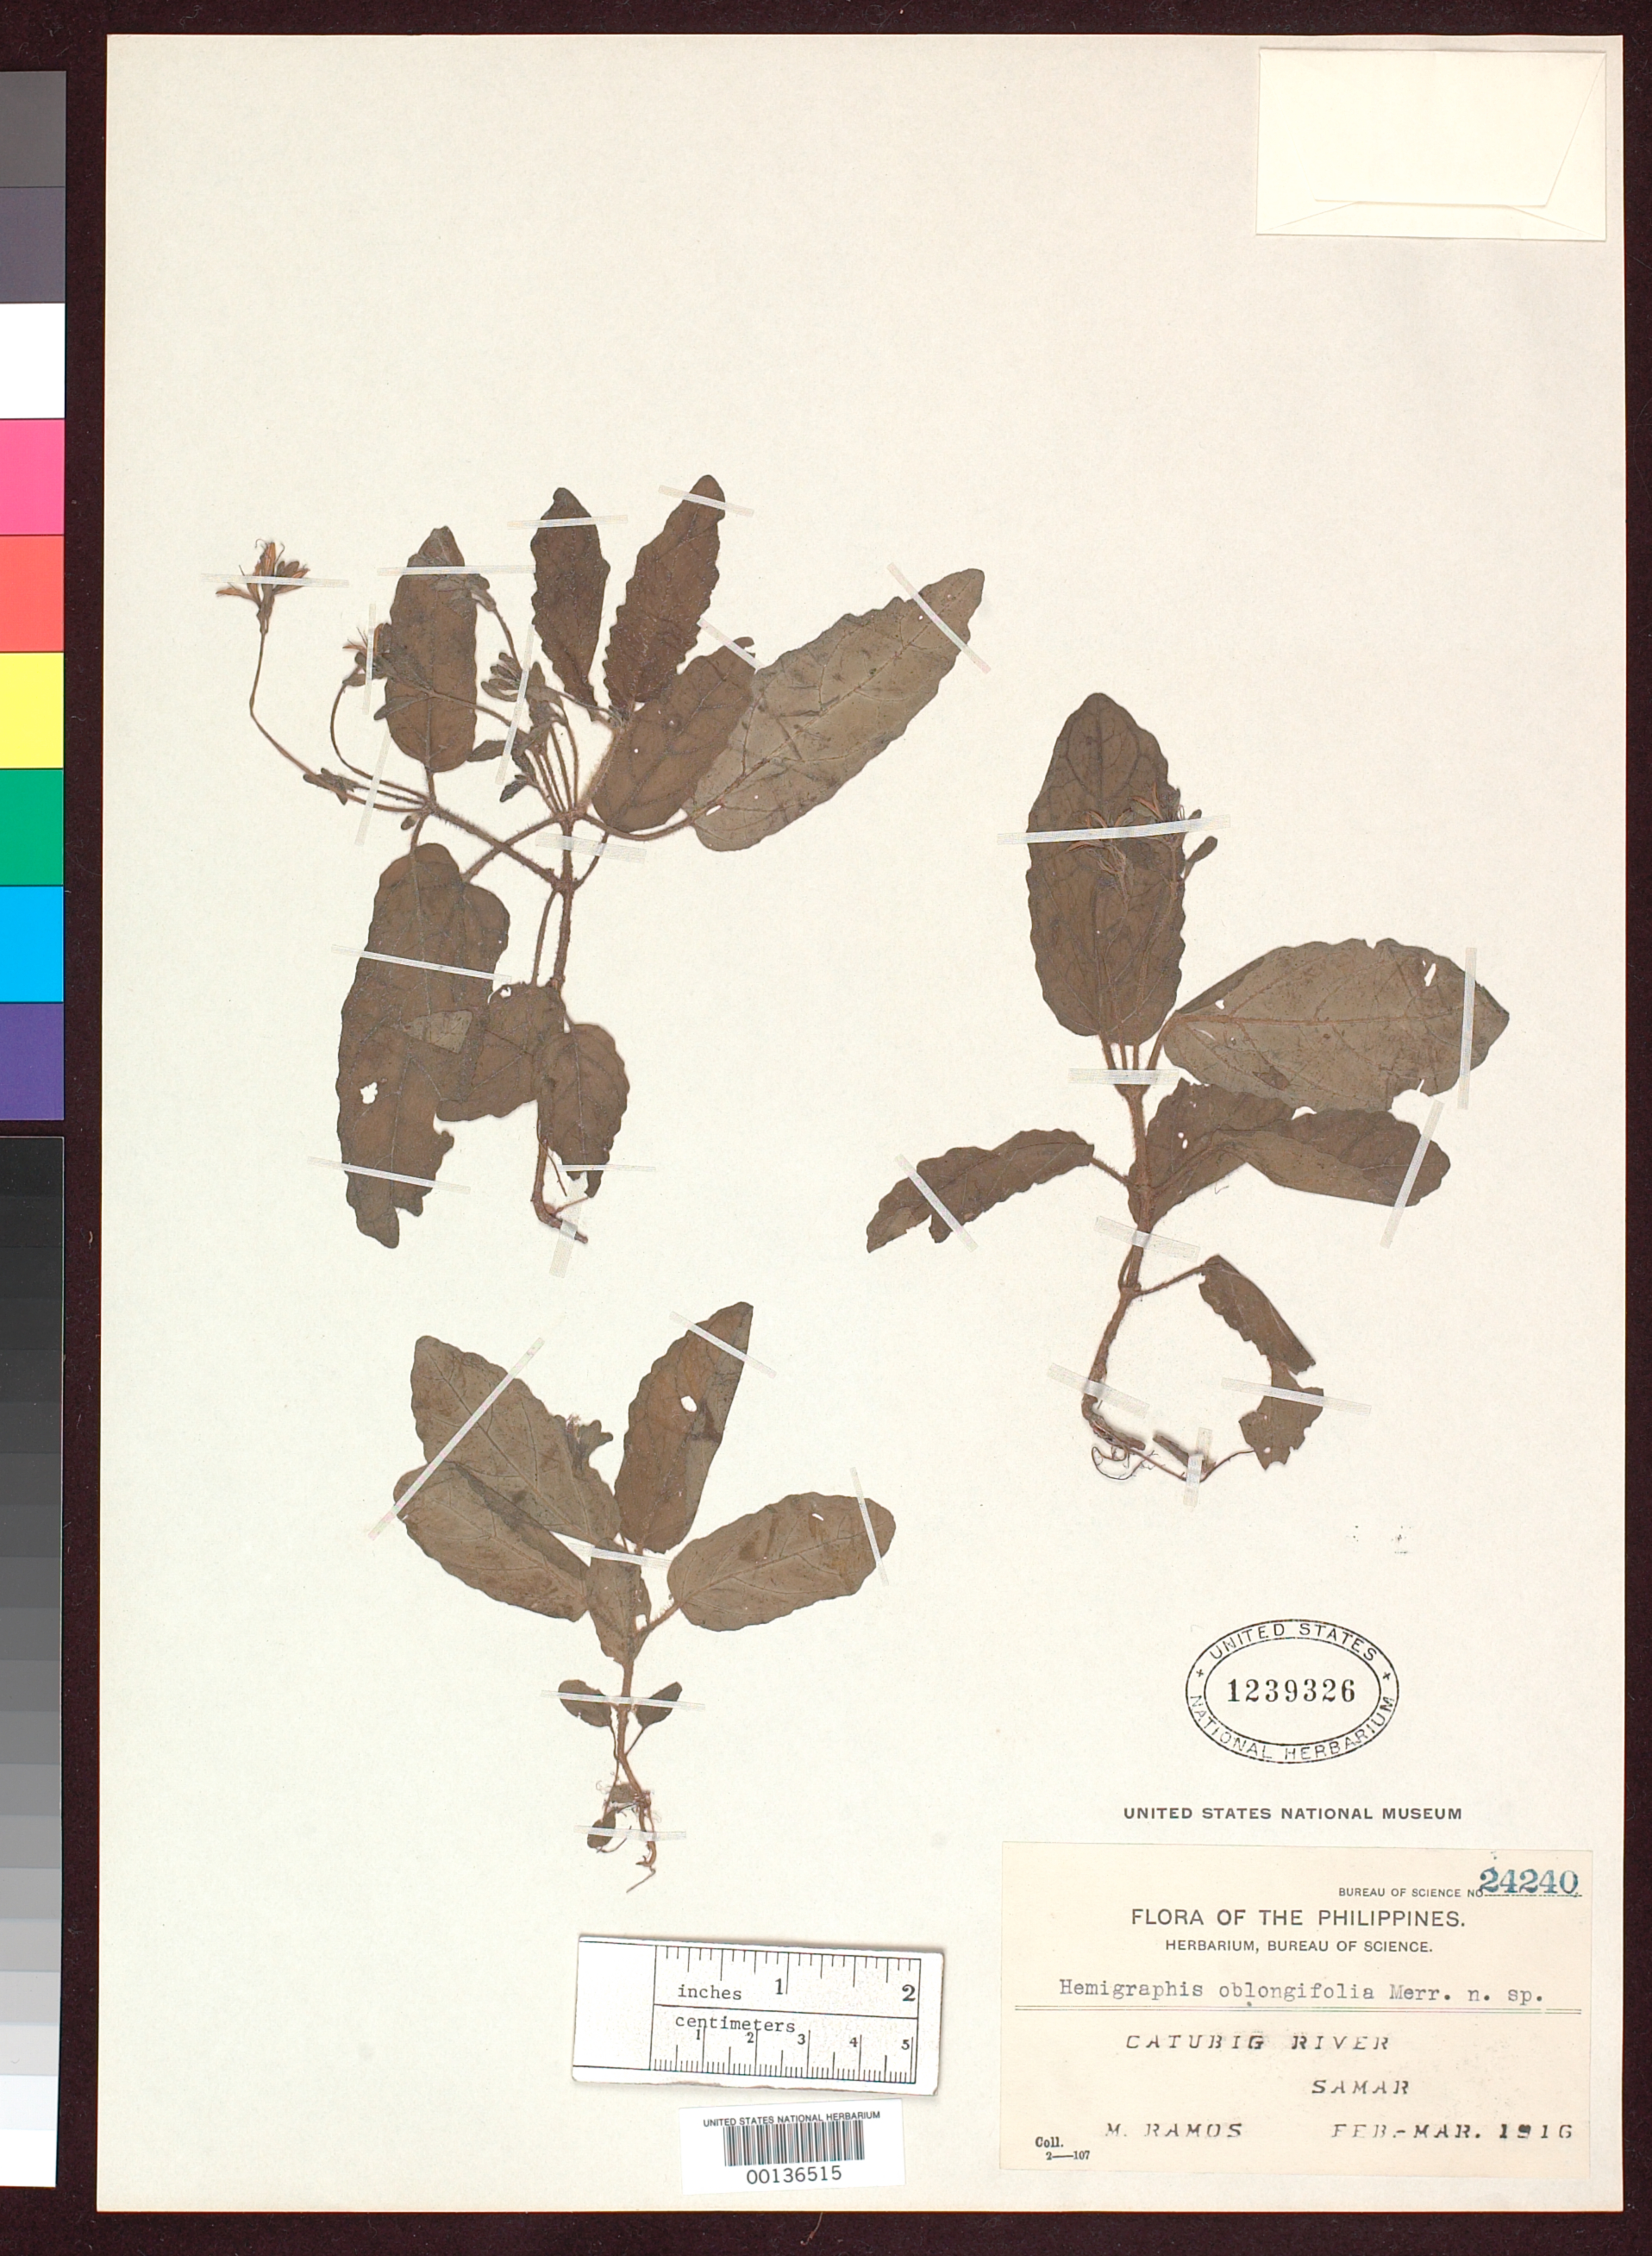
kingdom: Plantae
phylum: Tracheophyta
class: Magnoliopsida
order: Lamiales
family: Acanthaceae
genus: Hemigraphis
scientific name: Hemigraphis oblongifolia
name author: Merr.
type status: Isotype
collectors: M. Ramos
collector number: Bur. Sci. 24240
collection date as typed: Feb 1916 to -- Mar 1916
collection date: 1916-02/1916-03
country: Philippines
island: Samar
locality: Catubig River.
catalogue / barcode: US 1239326